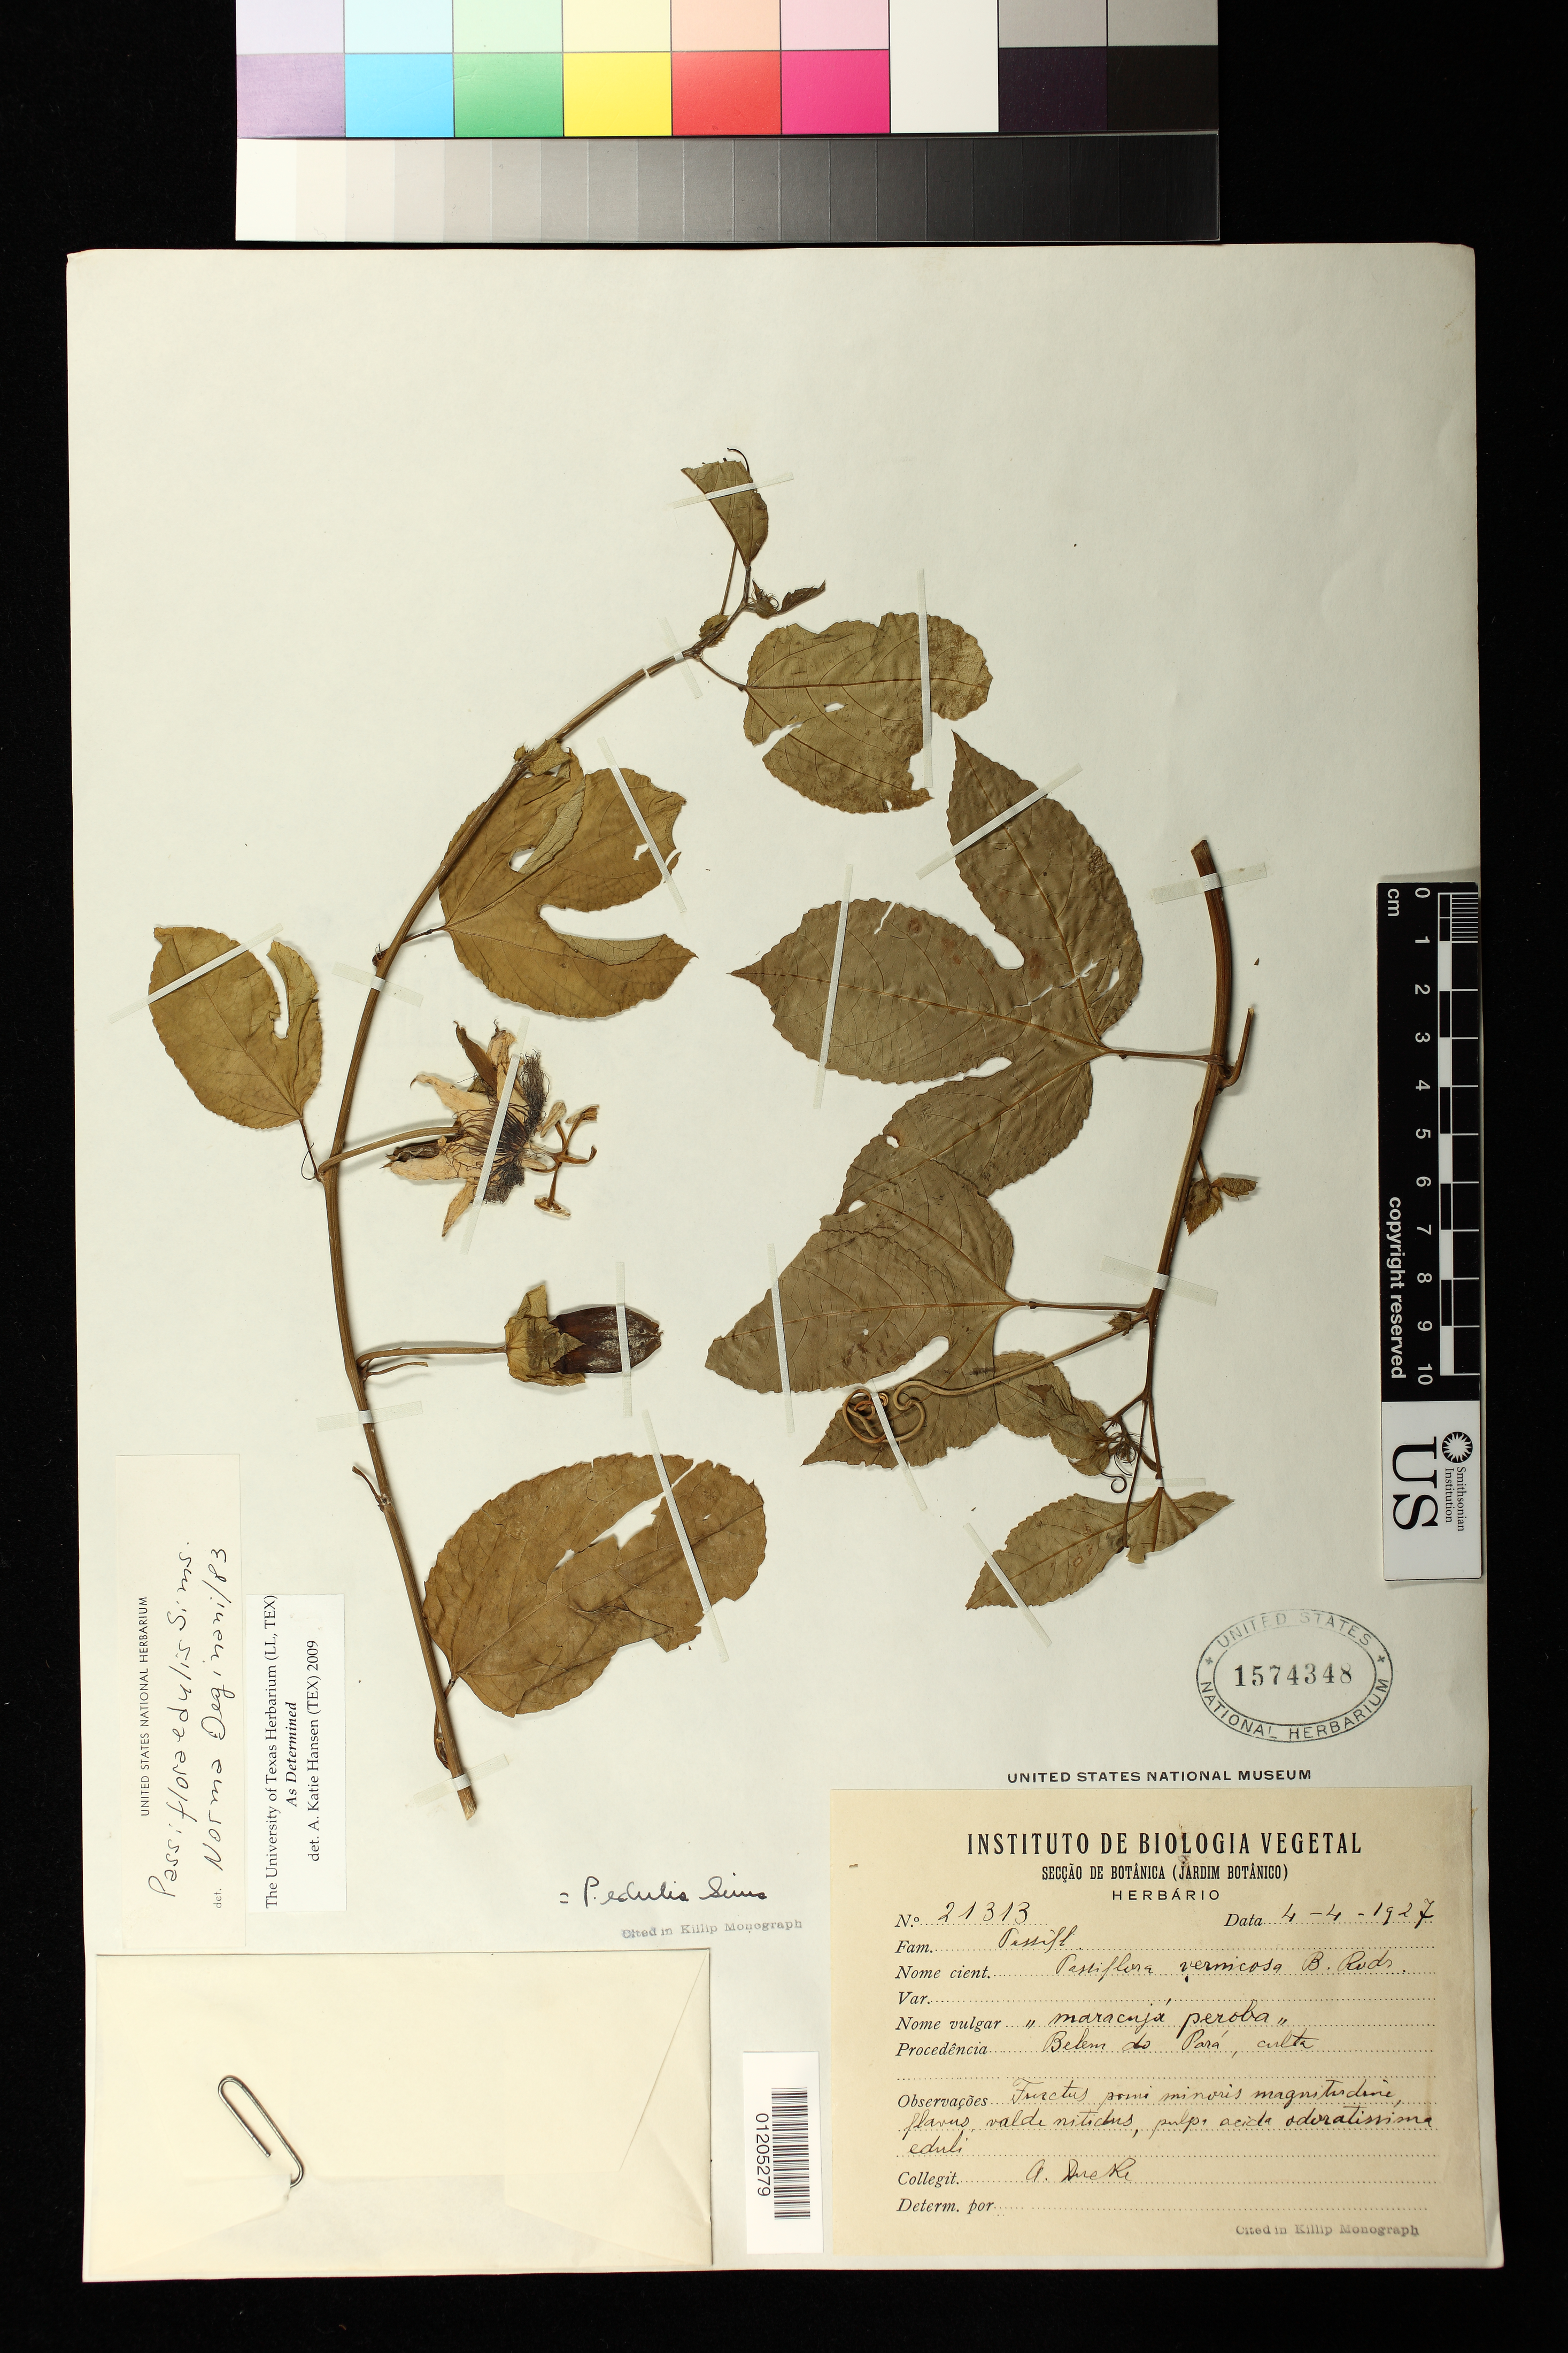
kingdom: Plantae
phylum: Tracheophyta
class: Magnoliopsida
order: Malpighiales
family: Passifloraceae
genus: Passiflora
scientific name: Passiflora edulis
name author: Sims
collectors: A. Dueke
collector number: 21313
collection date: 1927-04-04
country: Brazil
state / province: Para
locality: Belem do Para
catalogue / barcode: US 1574348